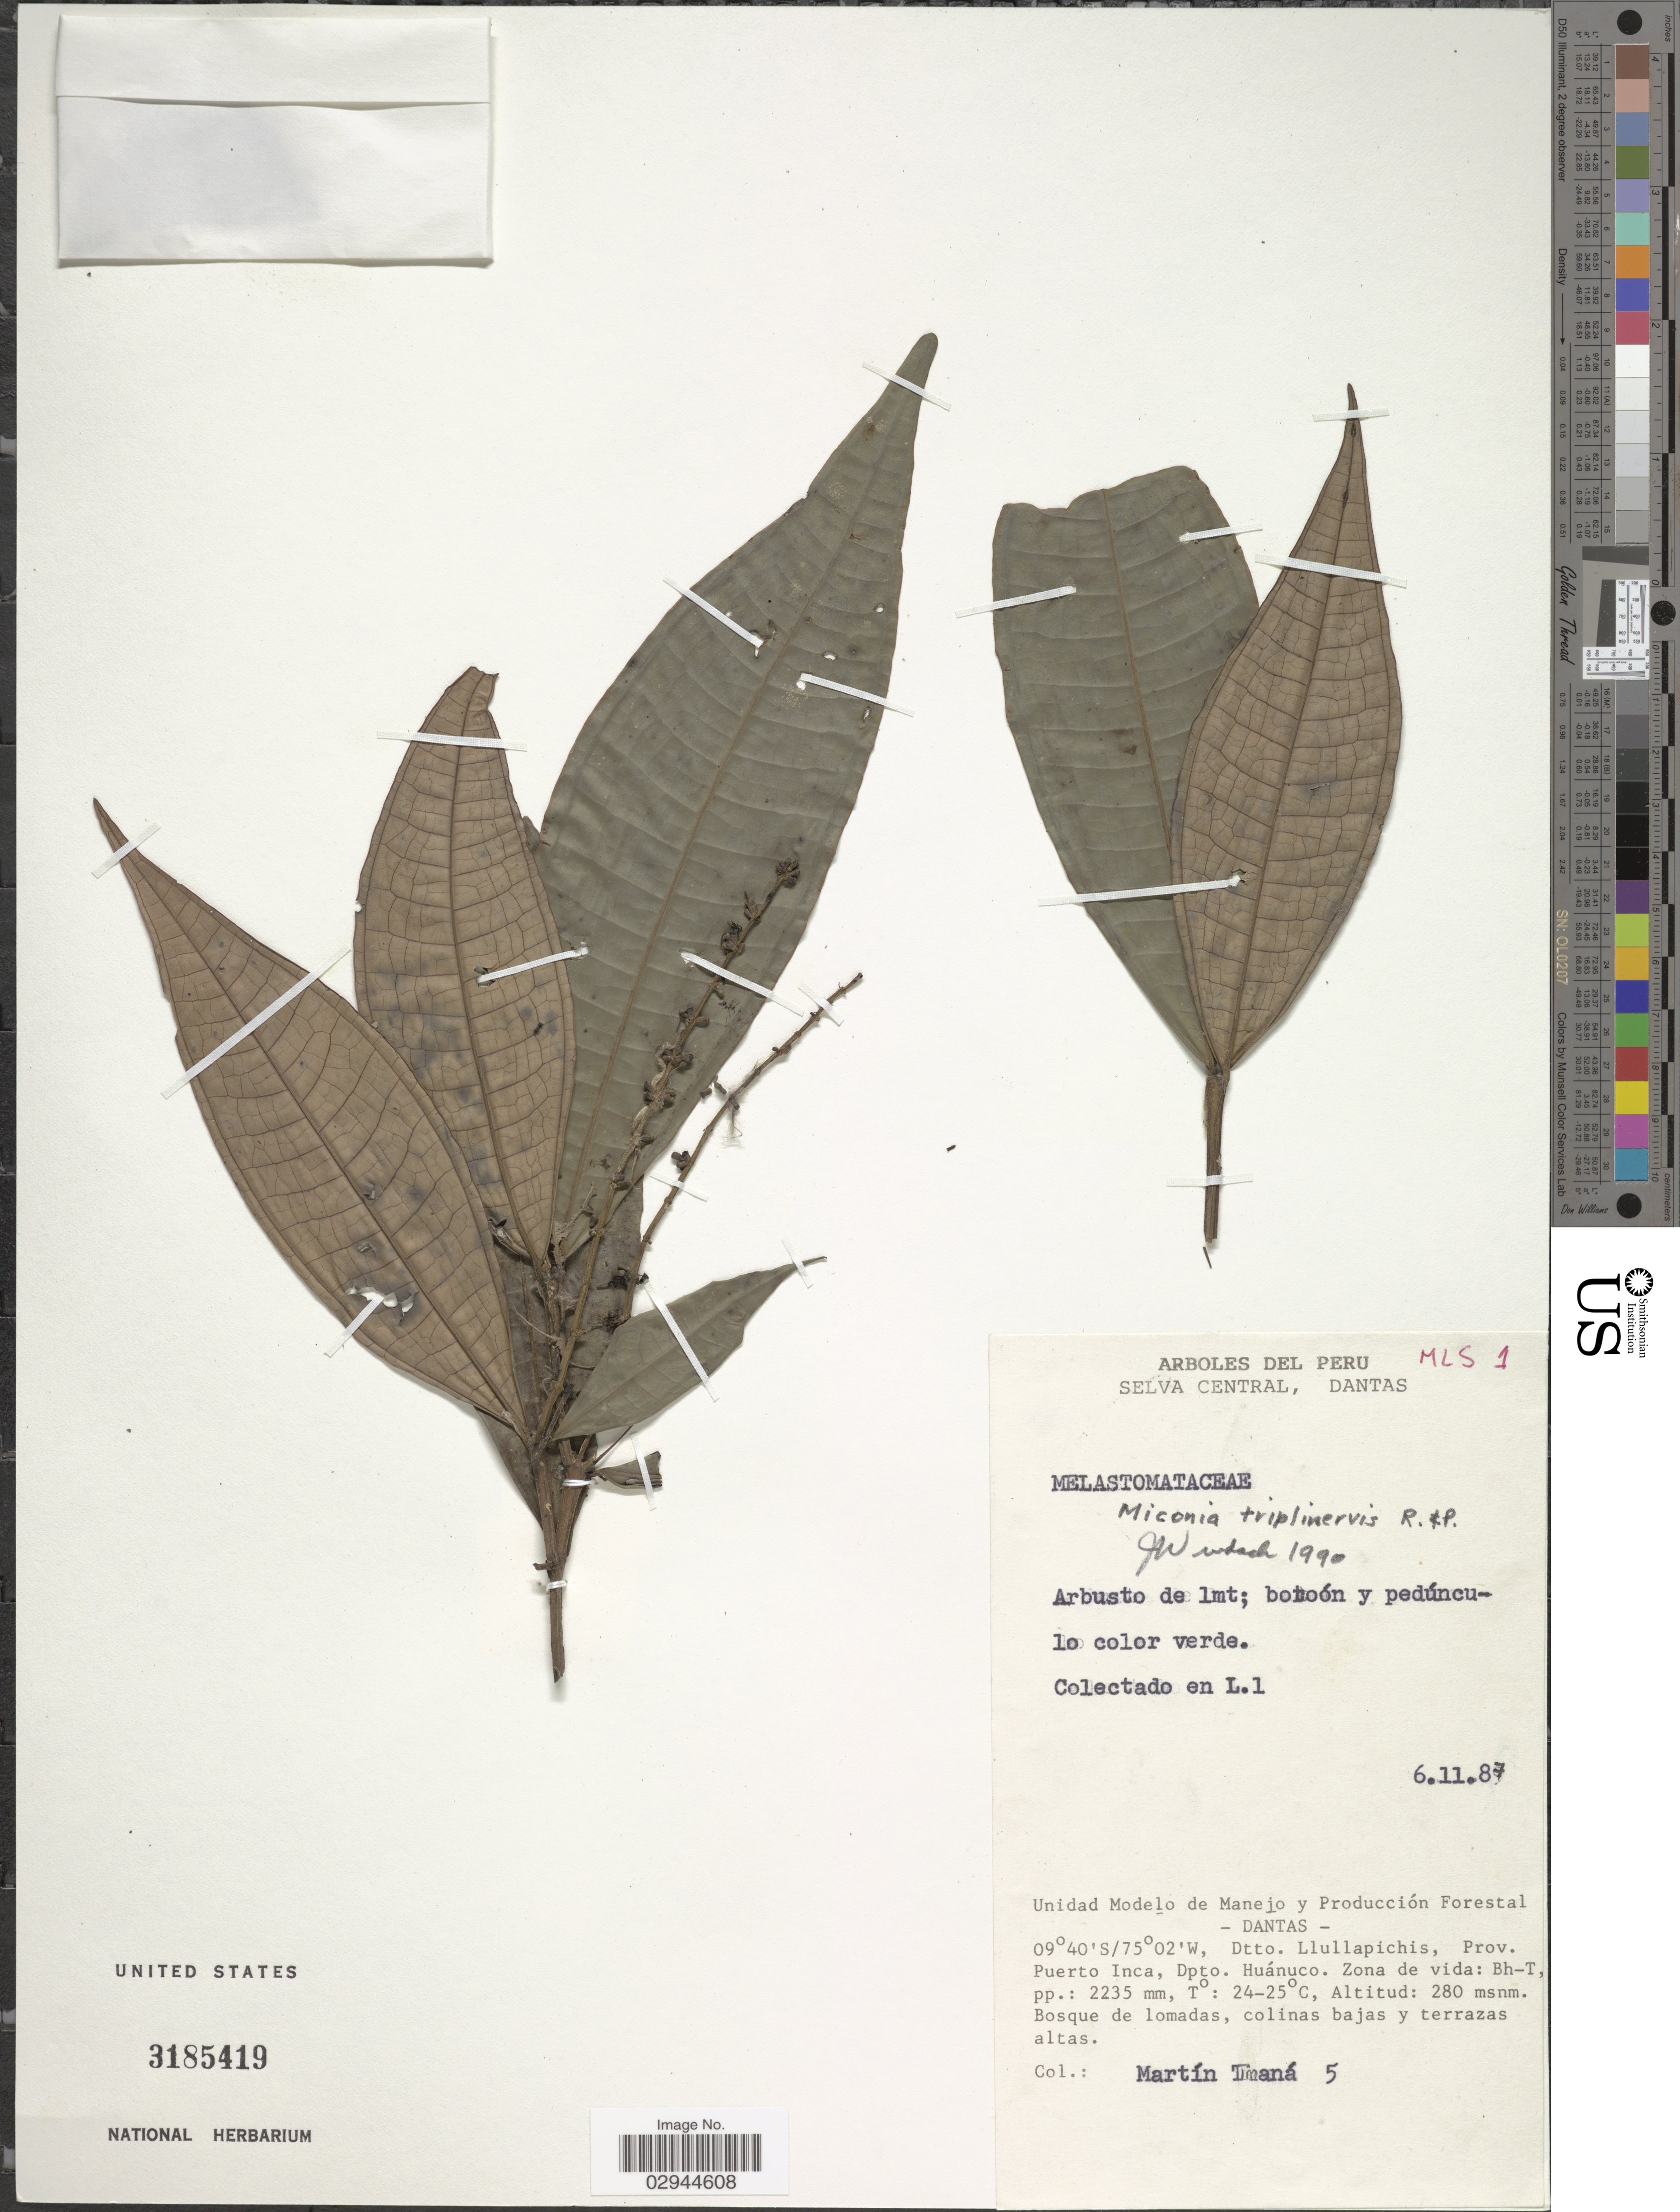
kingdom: Plantae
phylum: Tracheophyta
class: Magnoliopsida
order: Myrtales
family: Melastomataceae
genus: Miconia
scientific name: Miconia triplinervis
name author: Ruiz & Pav.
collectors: M. E. Timaná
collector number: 5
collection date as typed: Transcribed d/m/y: 6/11/87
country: Peru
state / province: Huánuco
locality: Arboles del Peru, Selva Central, Dantas, Dtto. Llullapichis, Prov. Puerto Inca, Depto. Huánuco, Zona de vida.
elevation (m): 280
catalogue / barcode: US 3185419